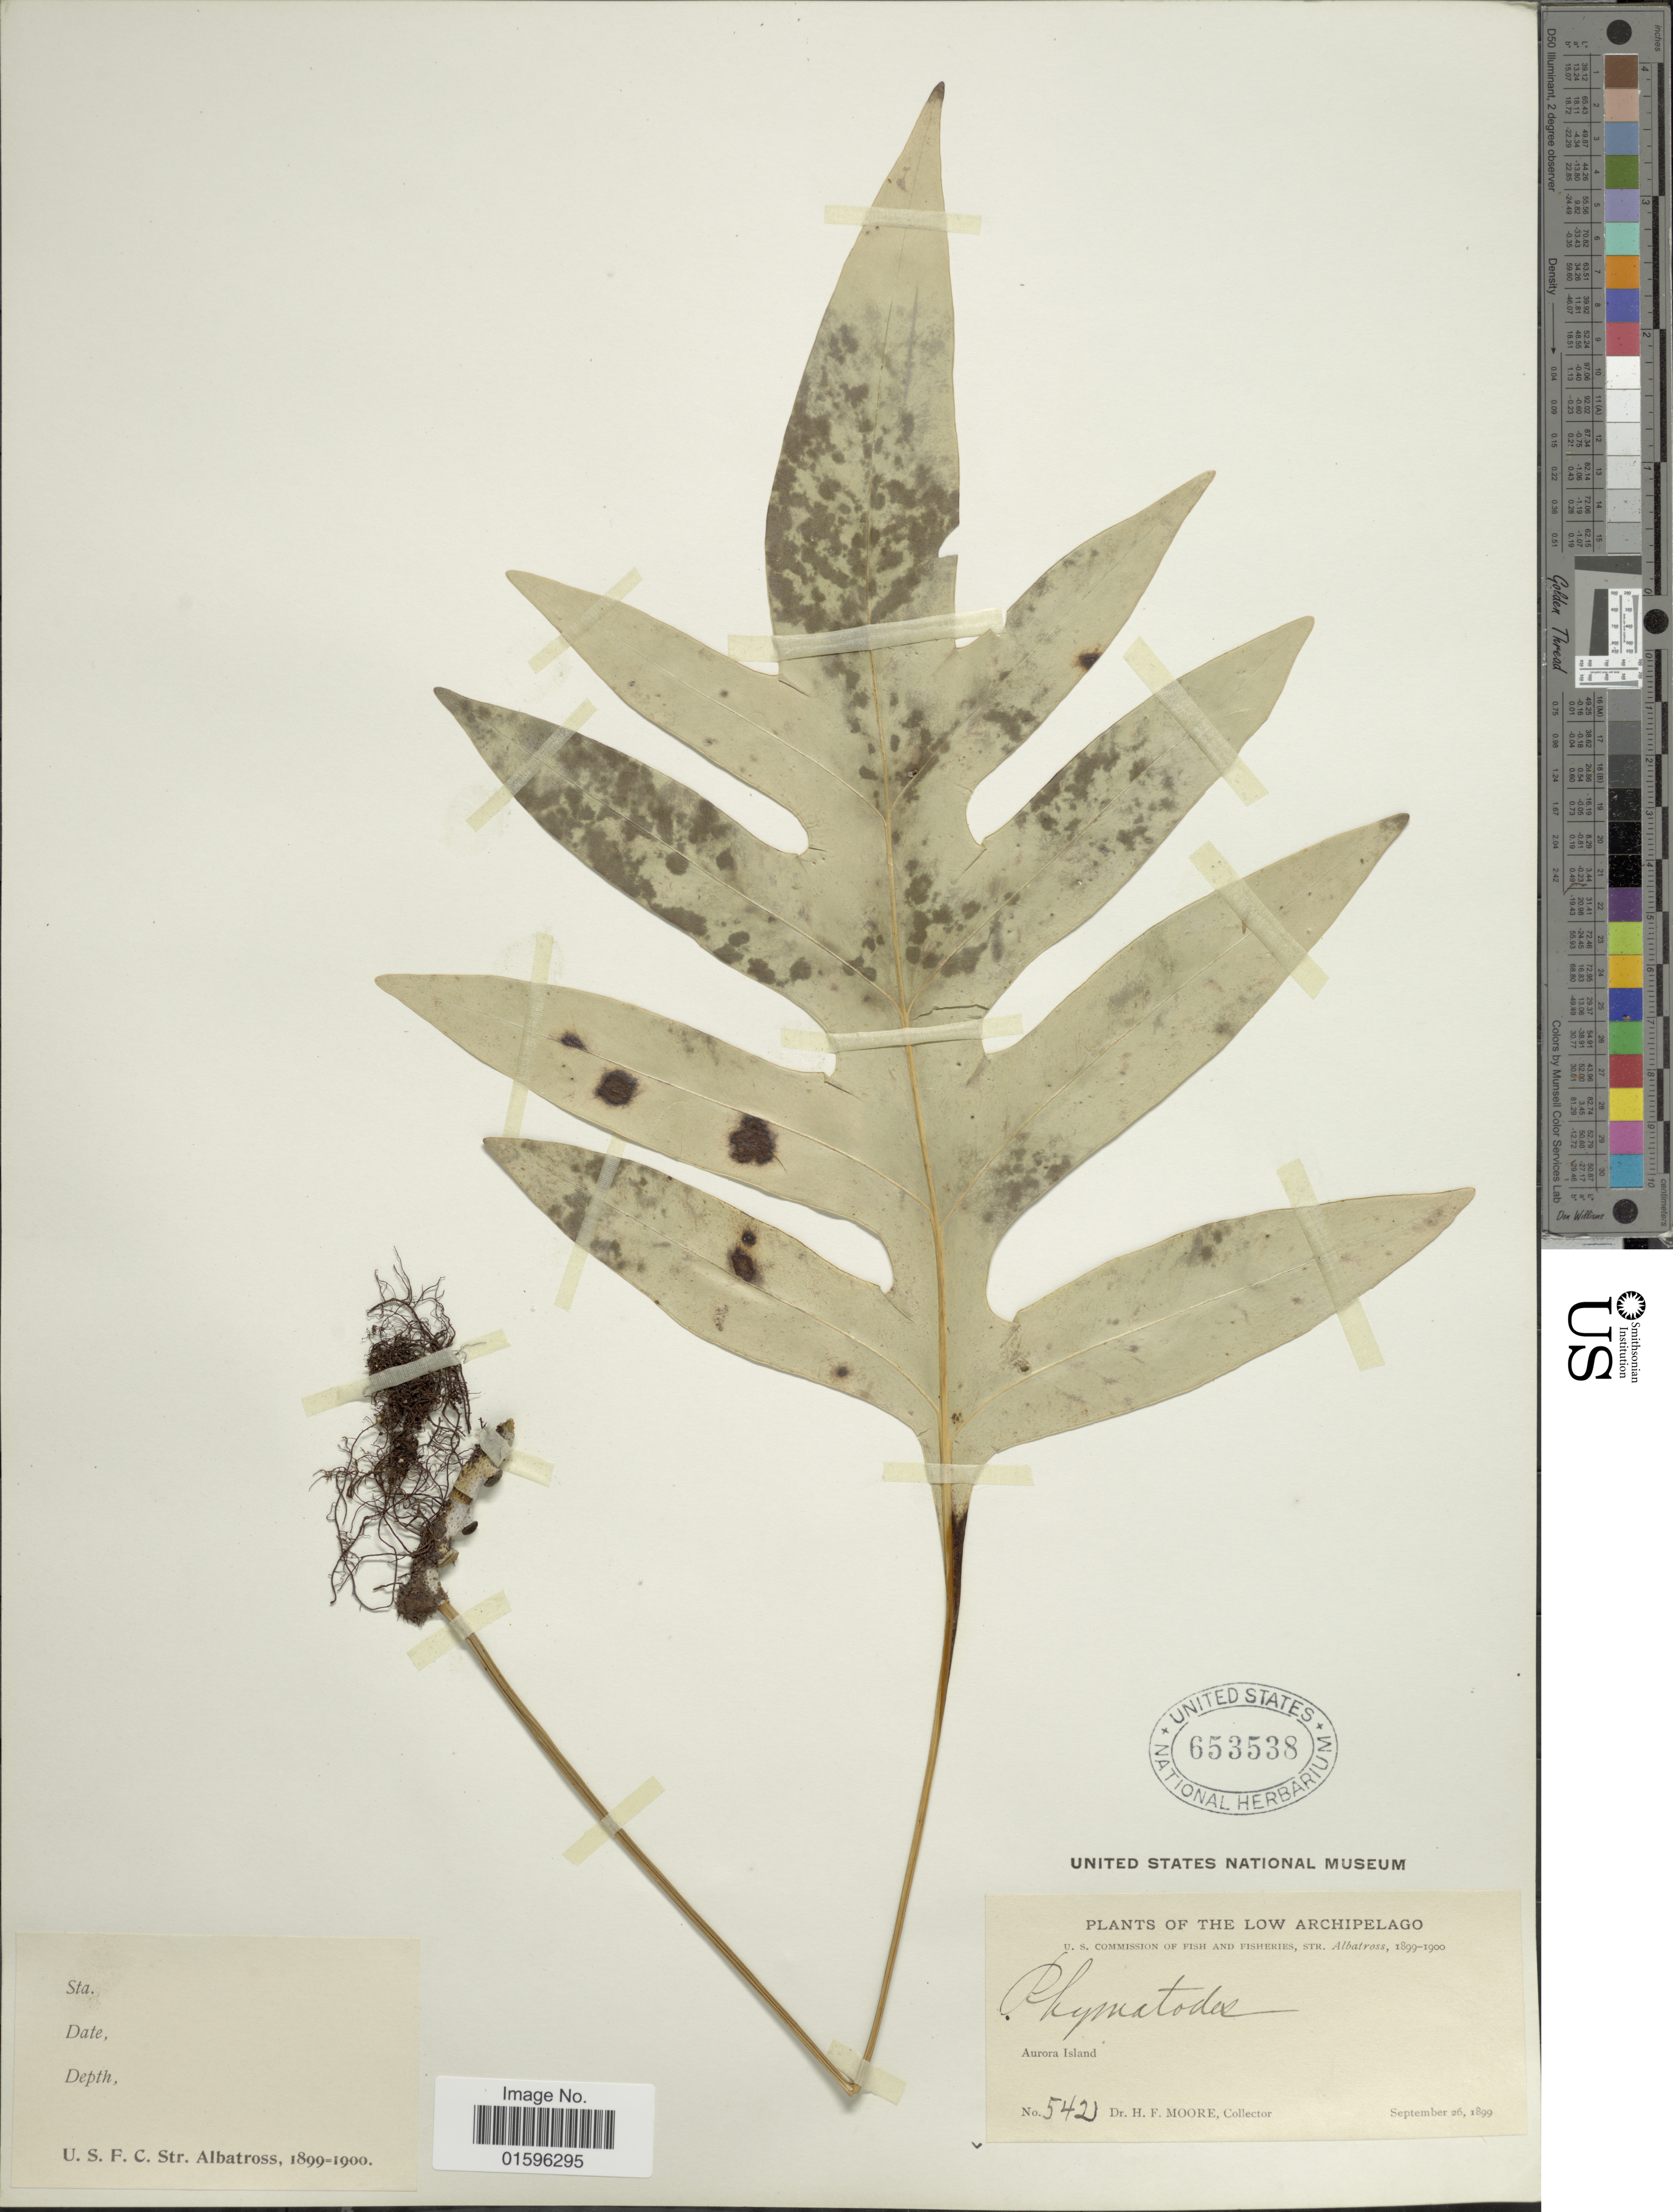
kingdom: Plantae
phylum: Tracheophyta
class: Polypodiopsida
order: Polypodiales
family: Polypodiaceae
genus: Polypodium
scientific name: Polypodium scolopendria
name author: Burm. f.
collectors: H. F. Moore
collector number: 5421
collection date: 1899-09-26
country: French Polynesia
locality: The Low Archipelago, Aurora Island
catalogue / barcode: US 653538